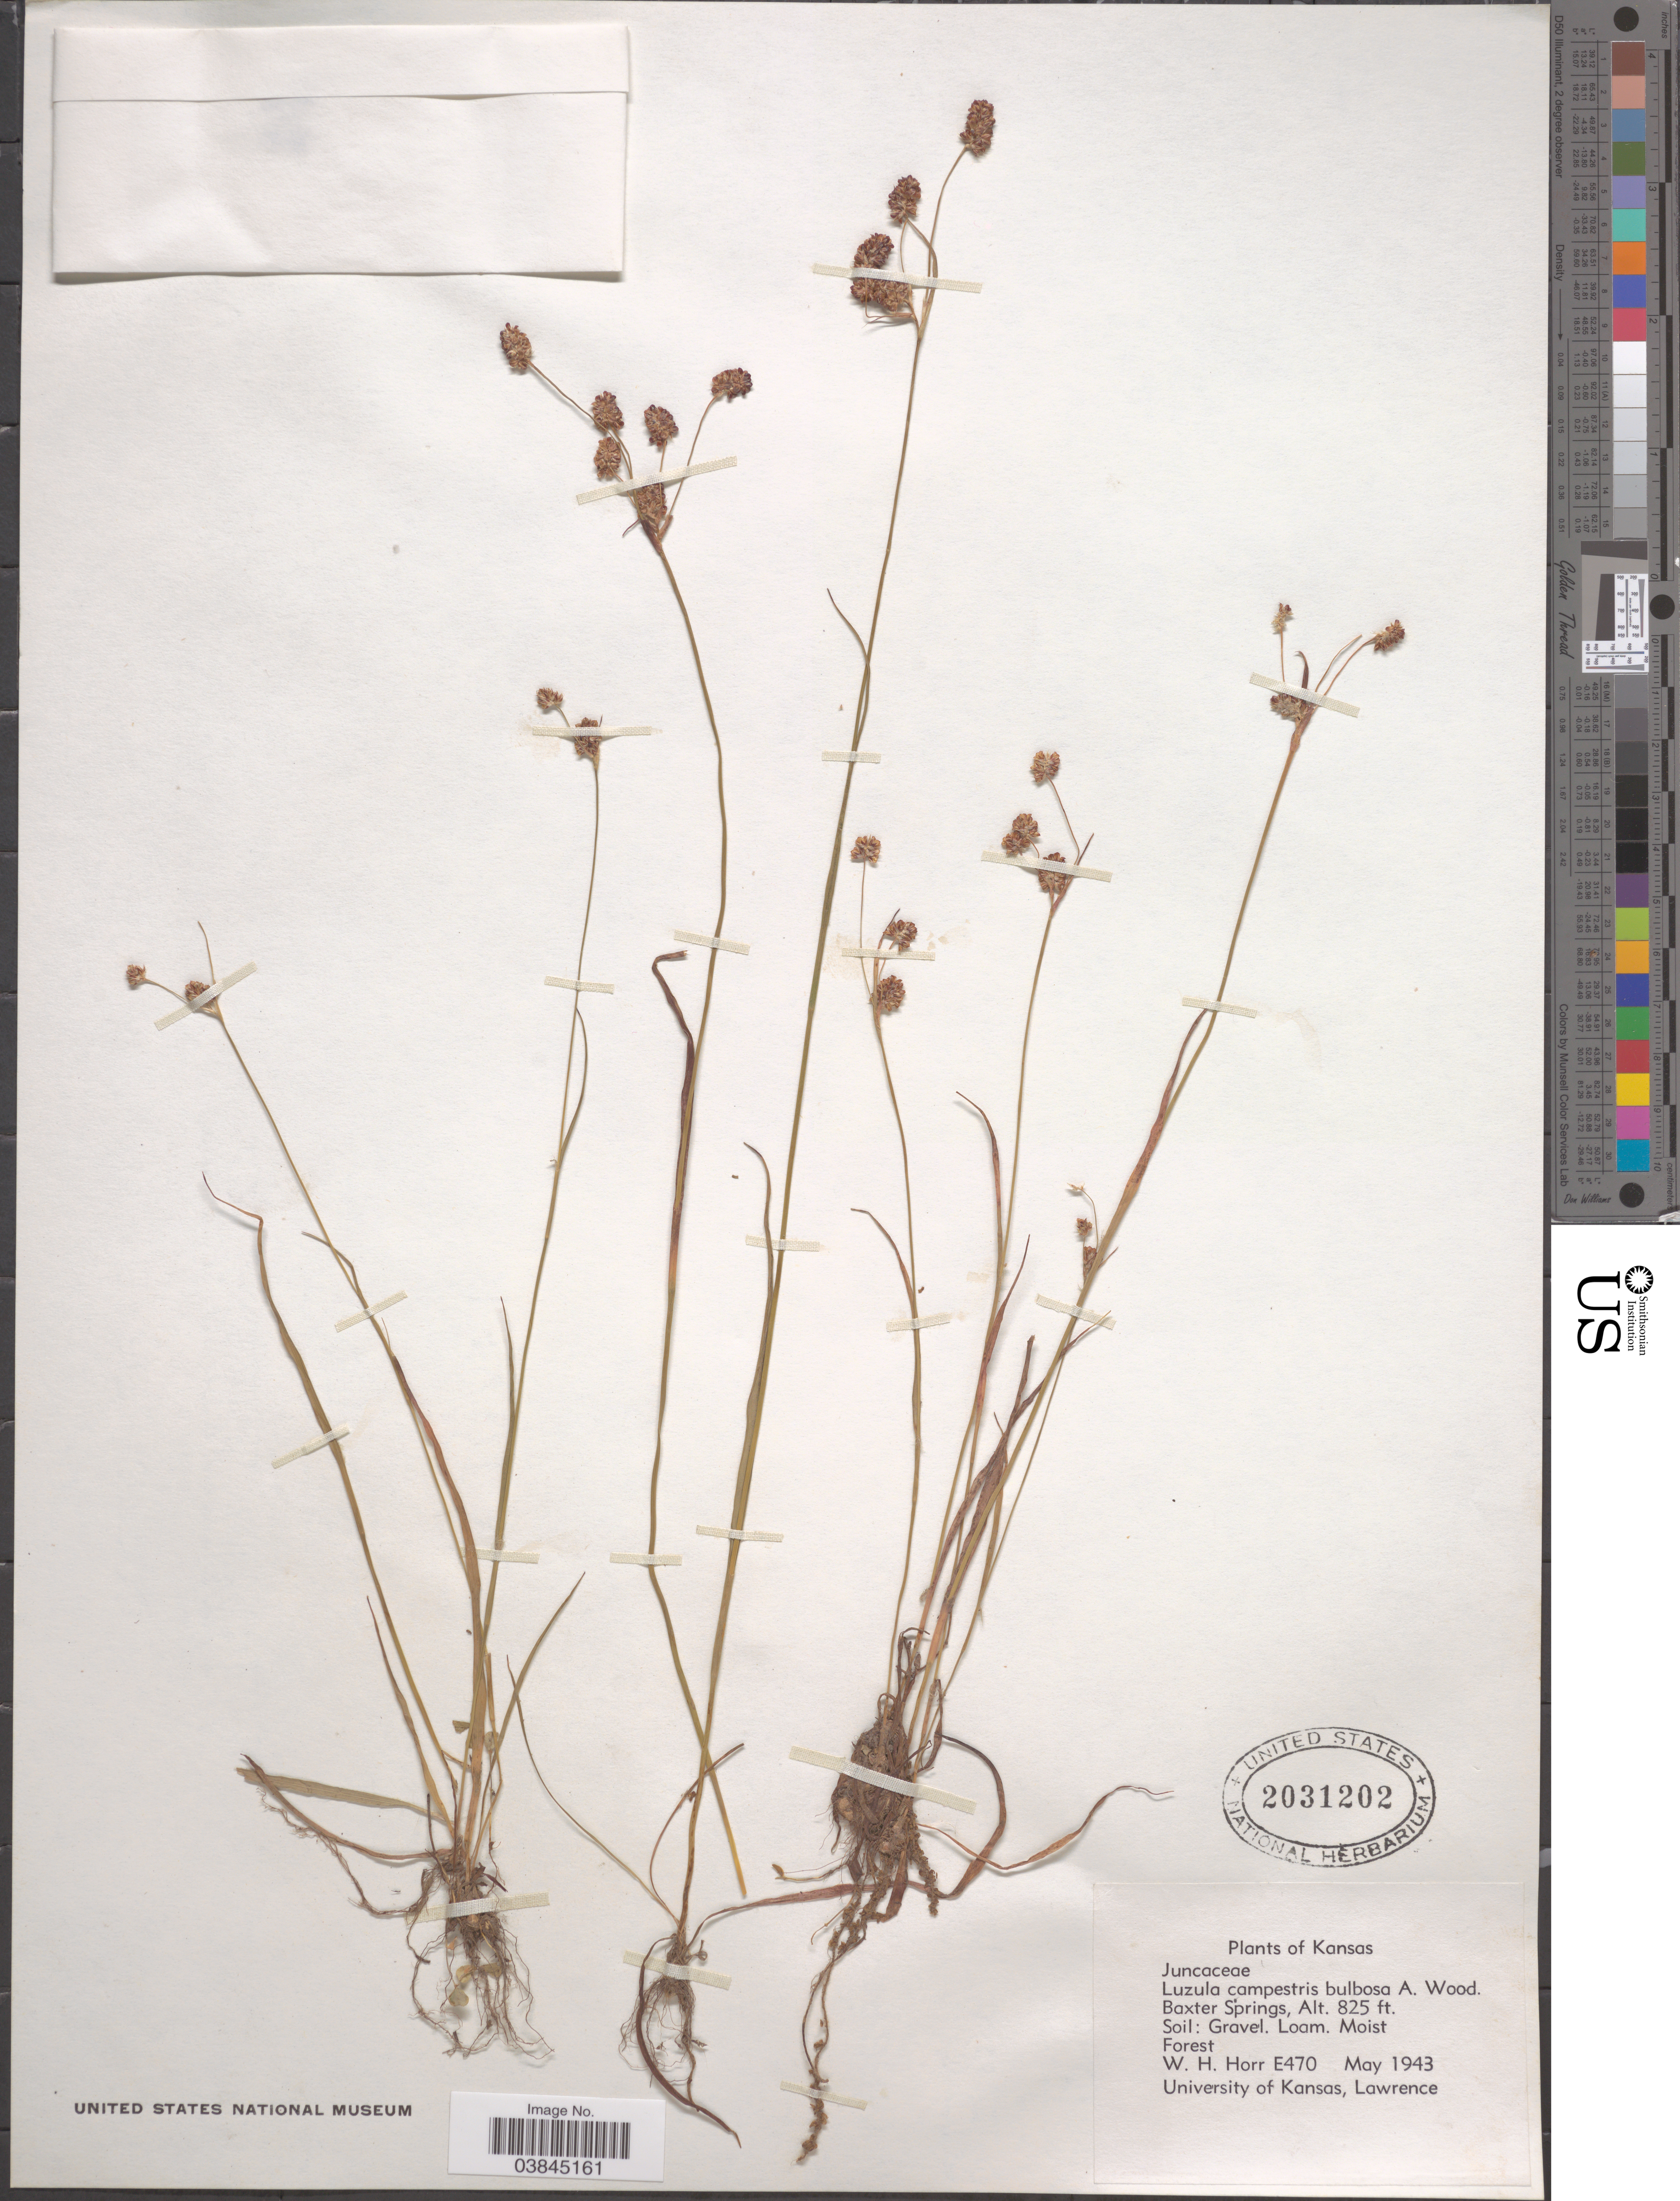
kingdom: Plantae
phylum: Tracheophyta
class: Liliopsida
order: Poales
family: Juncaceae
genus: Luzula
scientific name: Luzula bulbosa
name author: (Alph. Wood) Smyth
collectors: W. H. Horr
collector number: E470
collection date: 1943-05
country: United States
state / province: Kansas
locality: Baxter Springs.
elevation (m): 251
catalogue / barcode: US 2031202